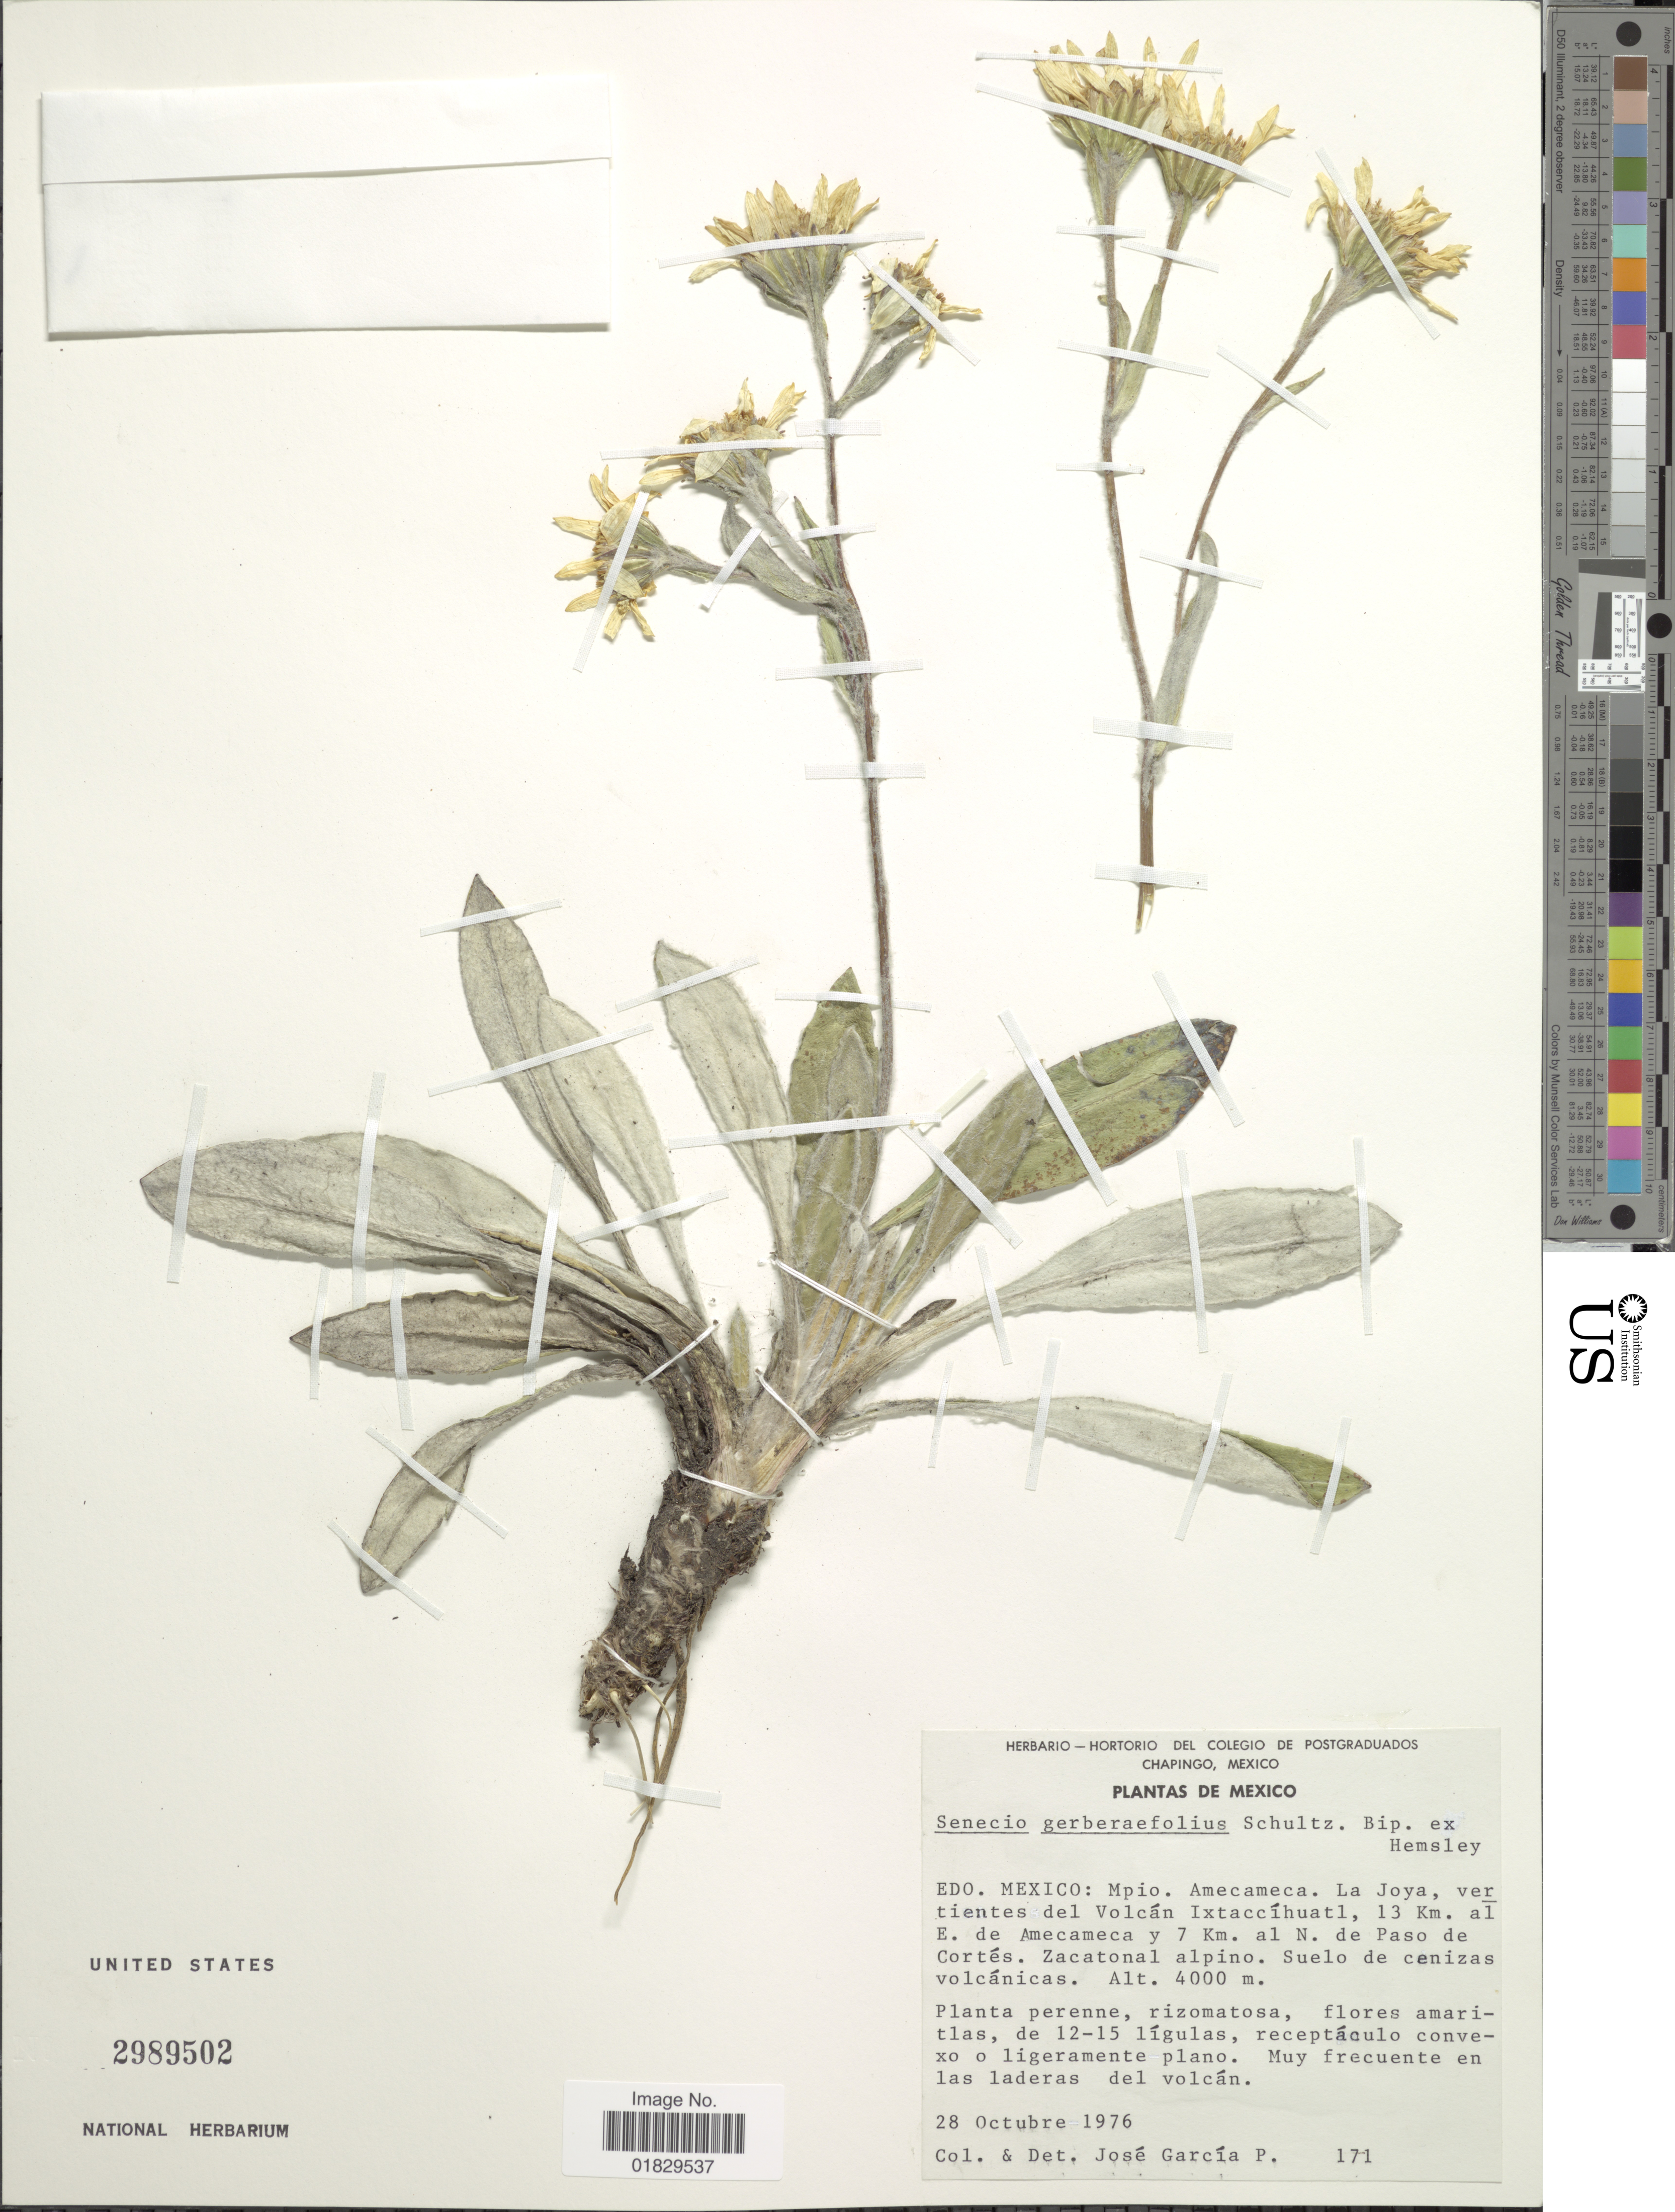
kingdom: Plantae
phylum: Tracheophyta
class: Magnoliopsida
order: Asterales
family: Asteraceae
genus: Robinsonecio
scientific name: Robinsonecio gerberifolius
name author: (Sch. Bip. ex Hemsl.) T.M. Barkley &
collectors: J. García-P.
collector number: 171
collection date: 1976-10-28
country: Mexico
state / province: México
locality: Edo. Mexico: Mpio. Amecameca. La Joya, vertientes del Volcán Ixtaccíhuatl, 13 Km. al E. de Amecameca y 7 Km. al N. de Paso de Cortés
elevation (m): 4000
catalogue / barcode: US 2989502